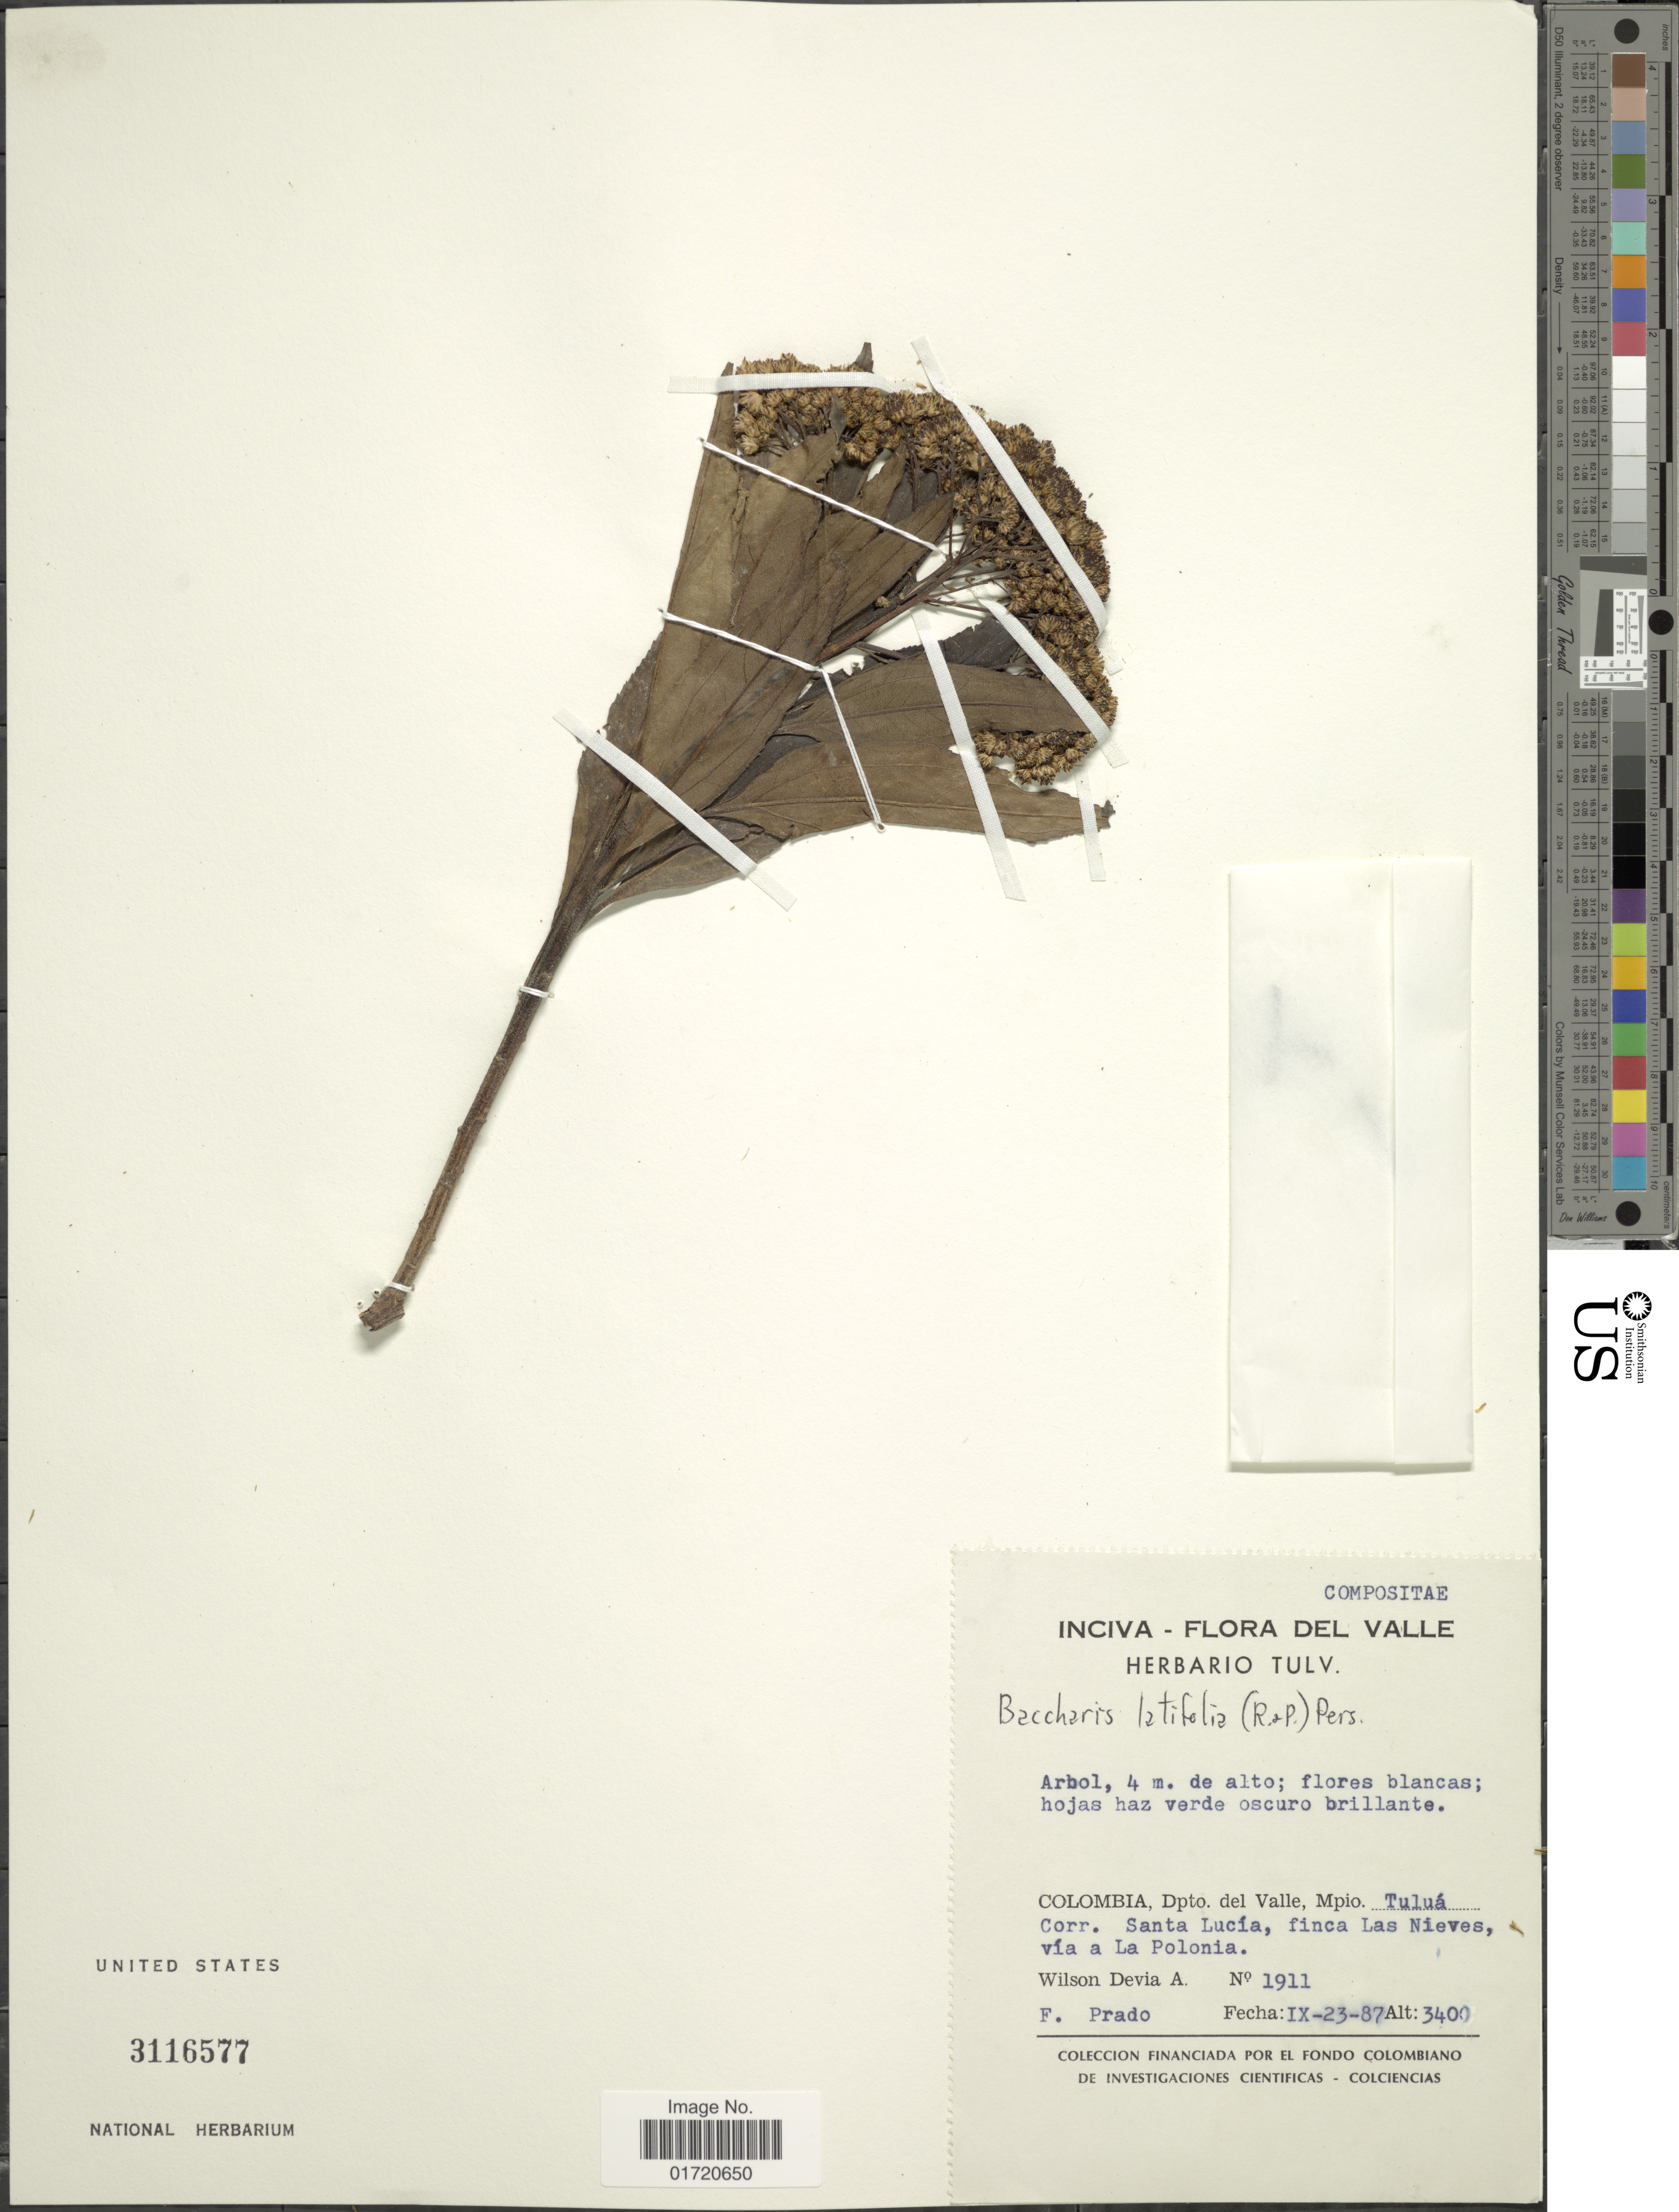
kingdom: Plantae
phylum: Tracheophyta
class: Magnoliopsida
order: Asterales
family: Asteraceae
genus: Baccharis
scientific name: Baccharis latifolia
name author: (Ruiz & Pav.) Pers.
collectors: W. Devia A. & F. Prado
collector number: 1911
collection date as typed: Transcribed d/m/y: 23/9/87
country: Colombia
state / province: Valle del Cauca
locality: Dpto. del Valle, Mpio. Tulua Corr. Santa Lucia, finca Las Nieves, via a La Polonia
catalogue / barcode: US 3116577